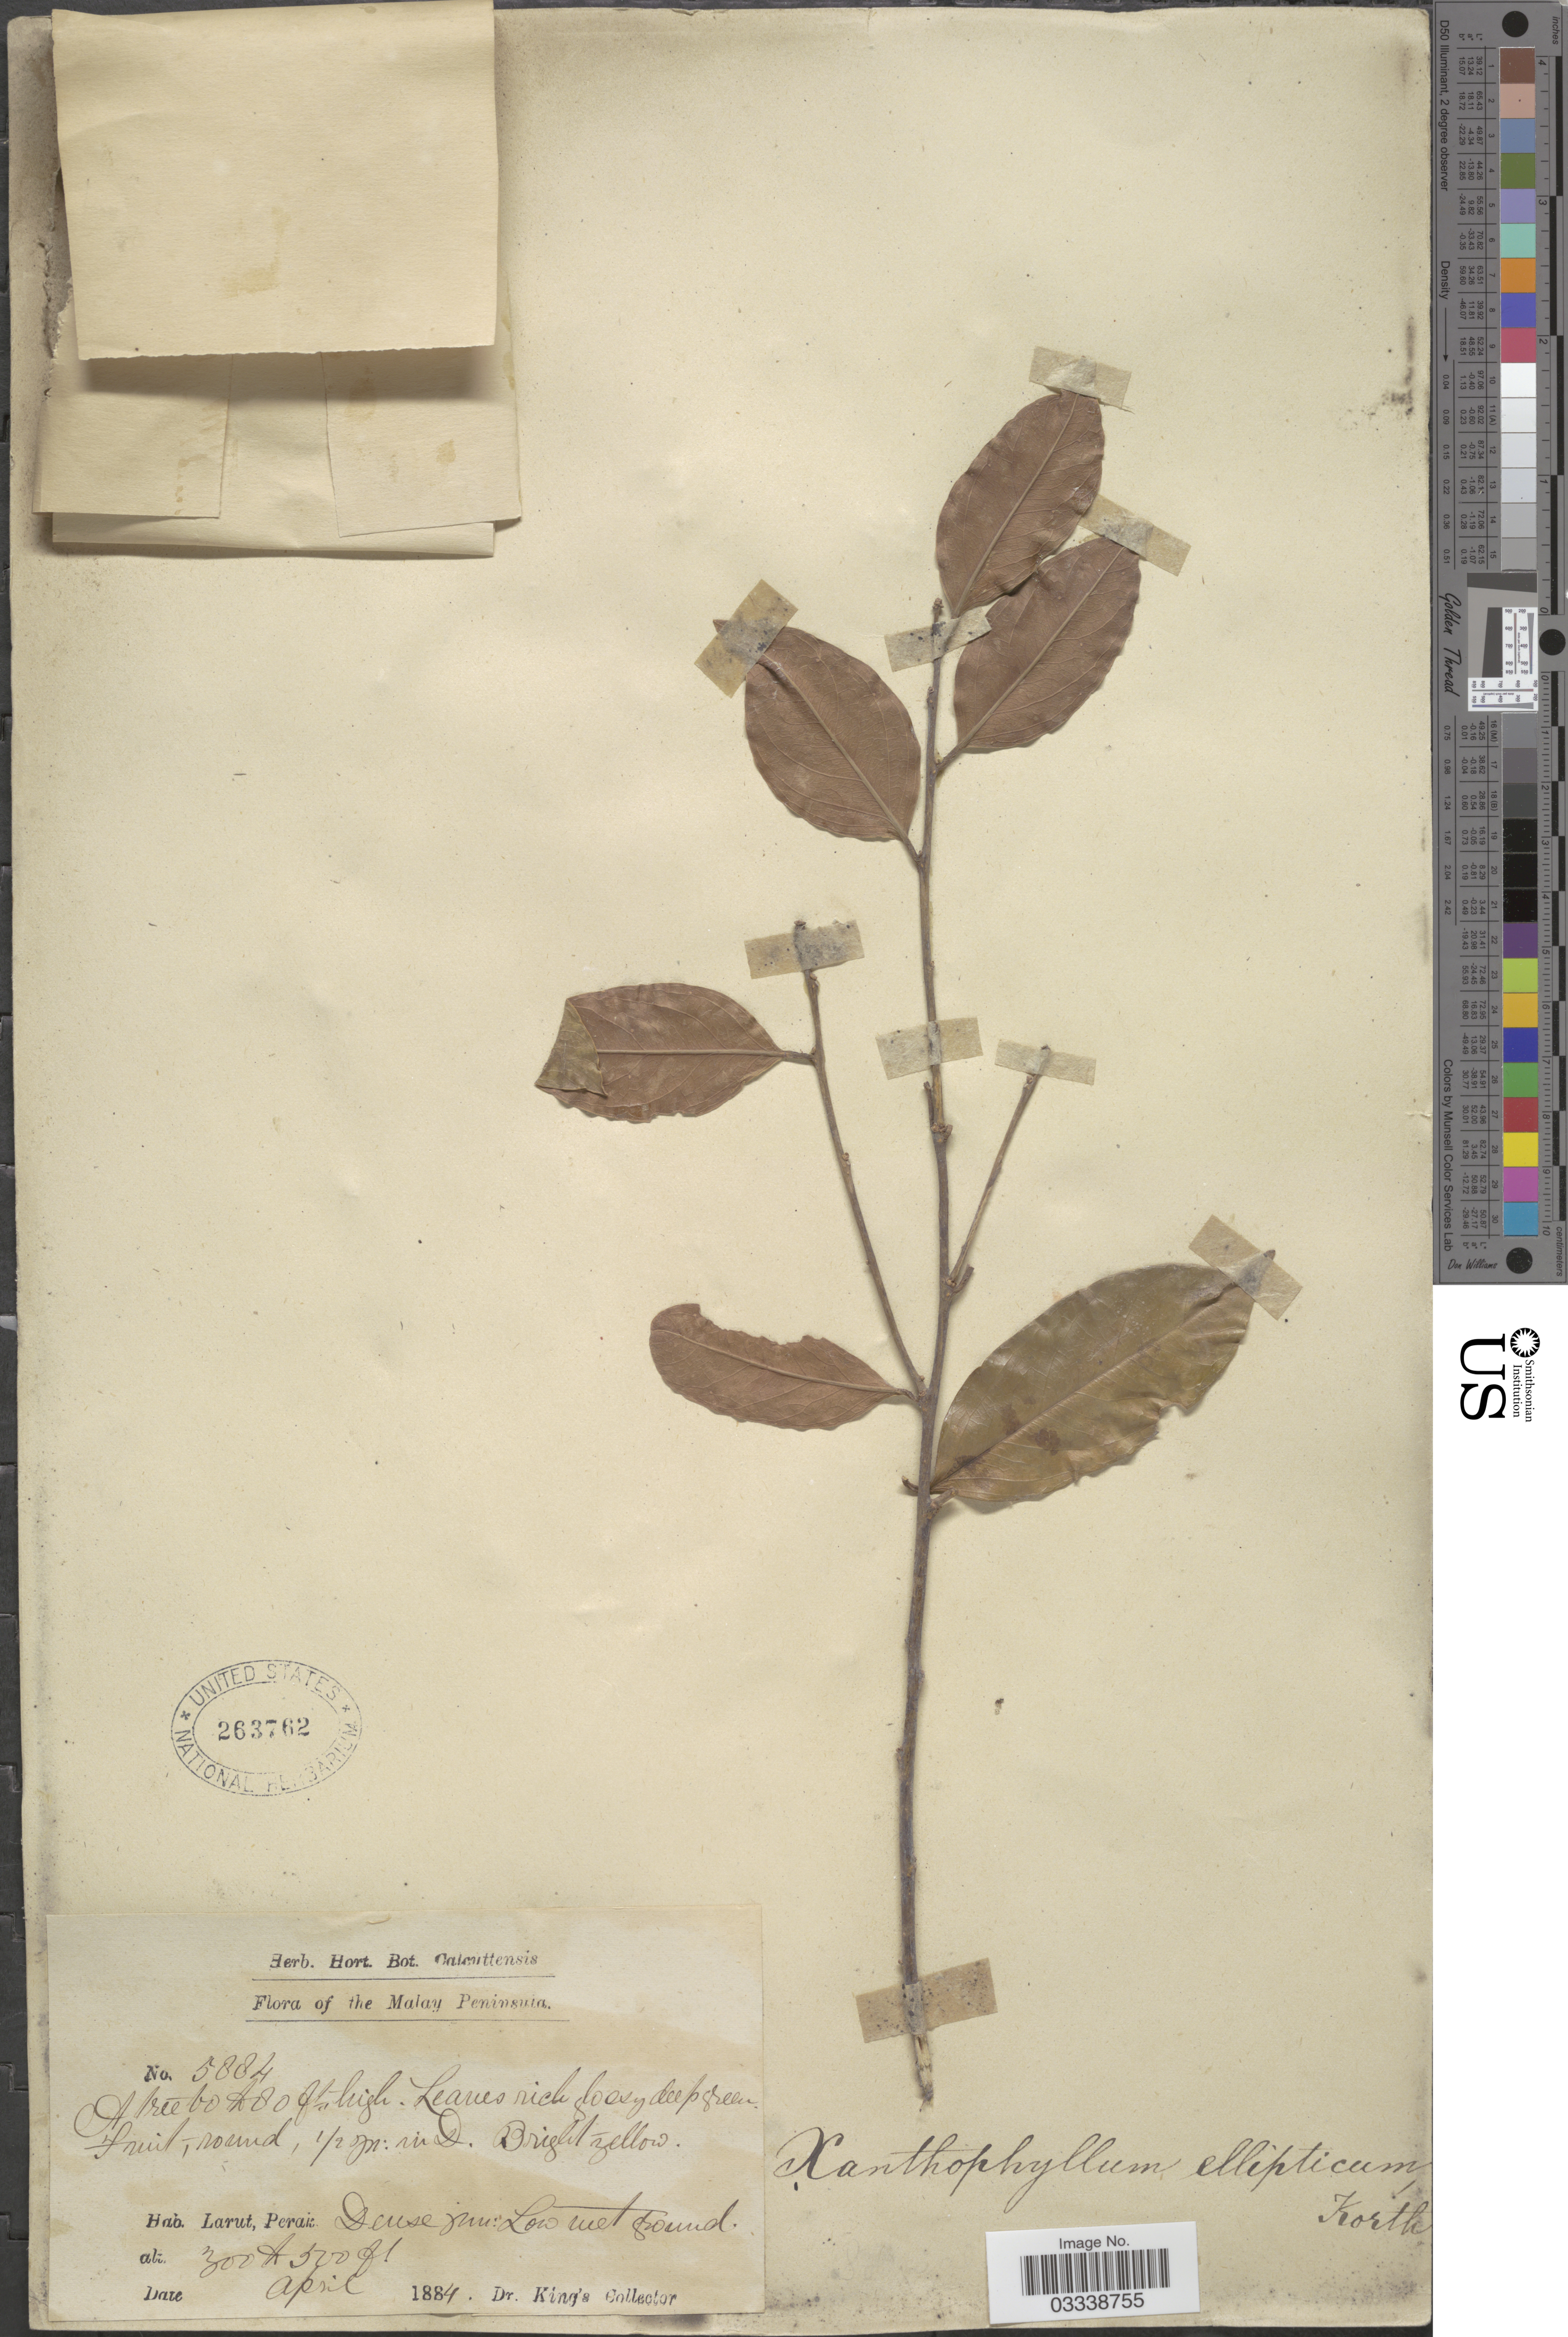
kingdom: Plantae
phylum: Tracheophyta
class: Magnoliopsida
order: Fabales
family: Polygalaceae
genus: Xanthophyllum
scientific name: Xanthophyllum ellipticum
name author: Korth. ex Miq.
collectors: Dr. King's collector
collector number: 5884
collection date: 1884-04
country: Malaysia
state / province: Perak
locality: Malay Peninsula. Larut.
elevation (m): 91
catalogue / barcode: US 263762